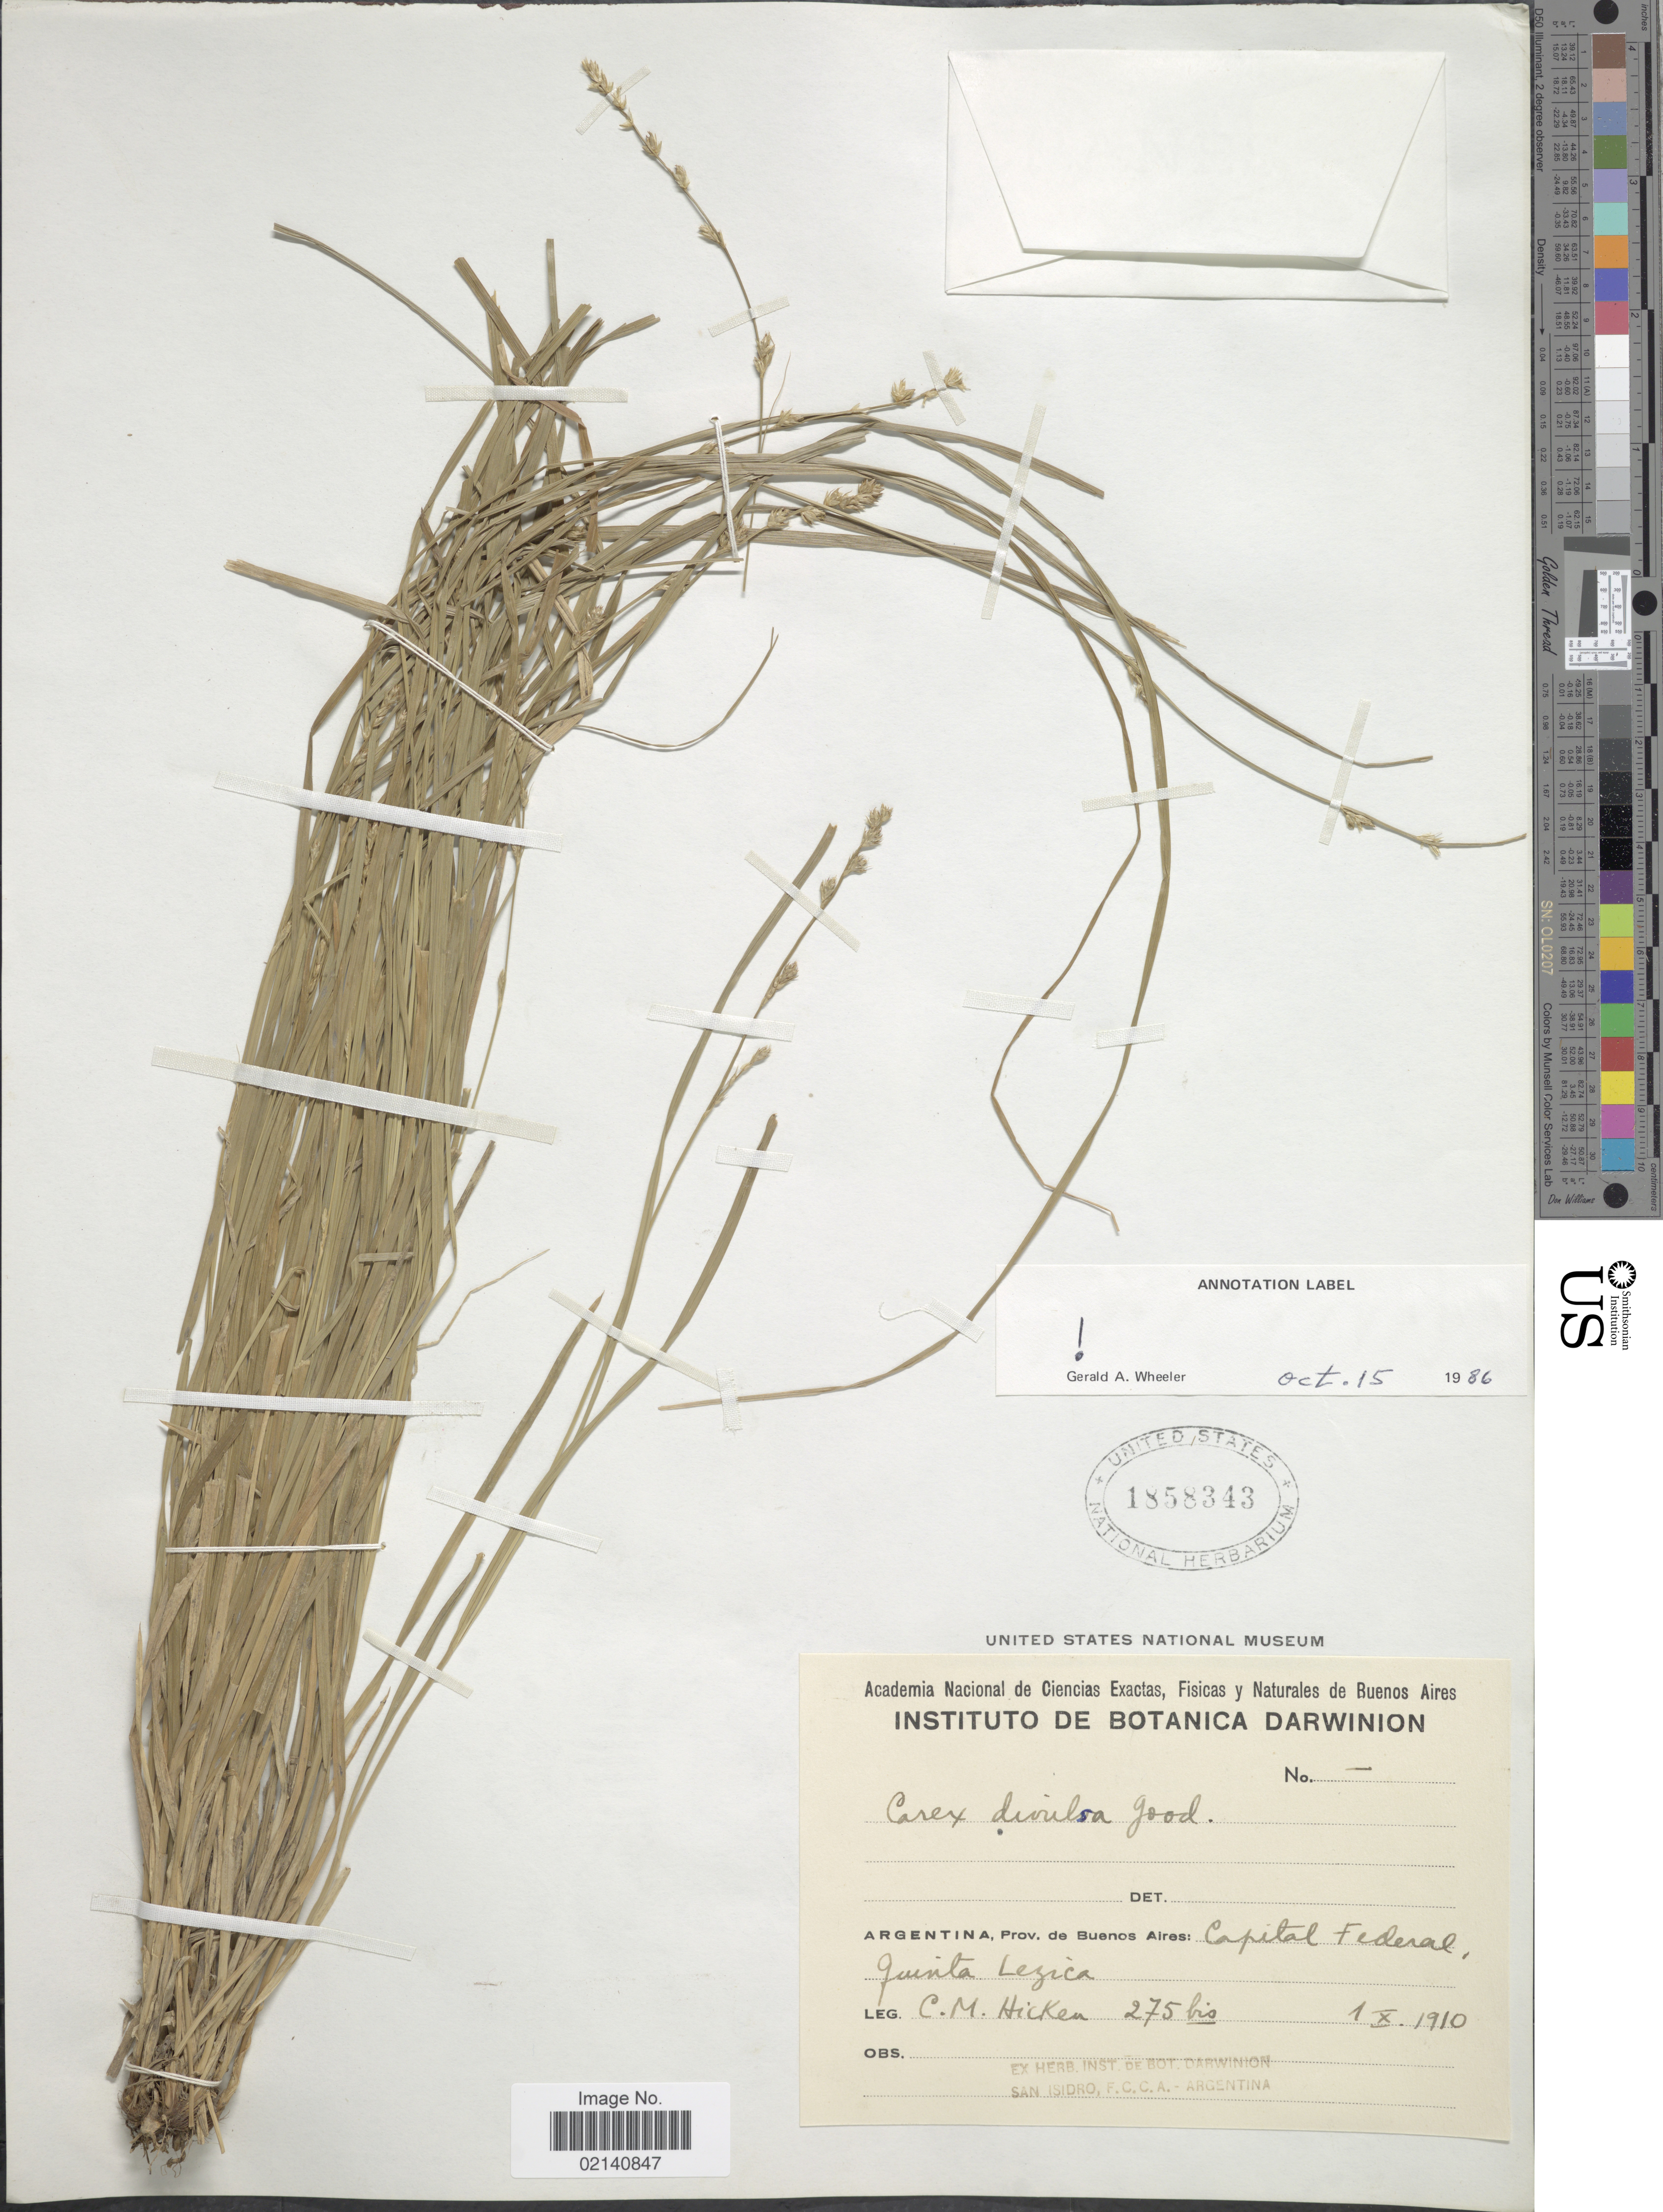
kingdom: Plantae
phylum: Tracheophyta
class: Liliopsida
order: Poales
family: Cyperaceae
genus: Carex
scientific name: Carex divulsa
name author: Stokes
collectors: C. M. Hicken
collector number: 275bis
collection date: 1910-10-01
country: Argentina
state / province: Buenos Aires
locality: Capital Federal, quinta Lezica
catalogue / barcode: US 1858343